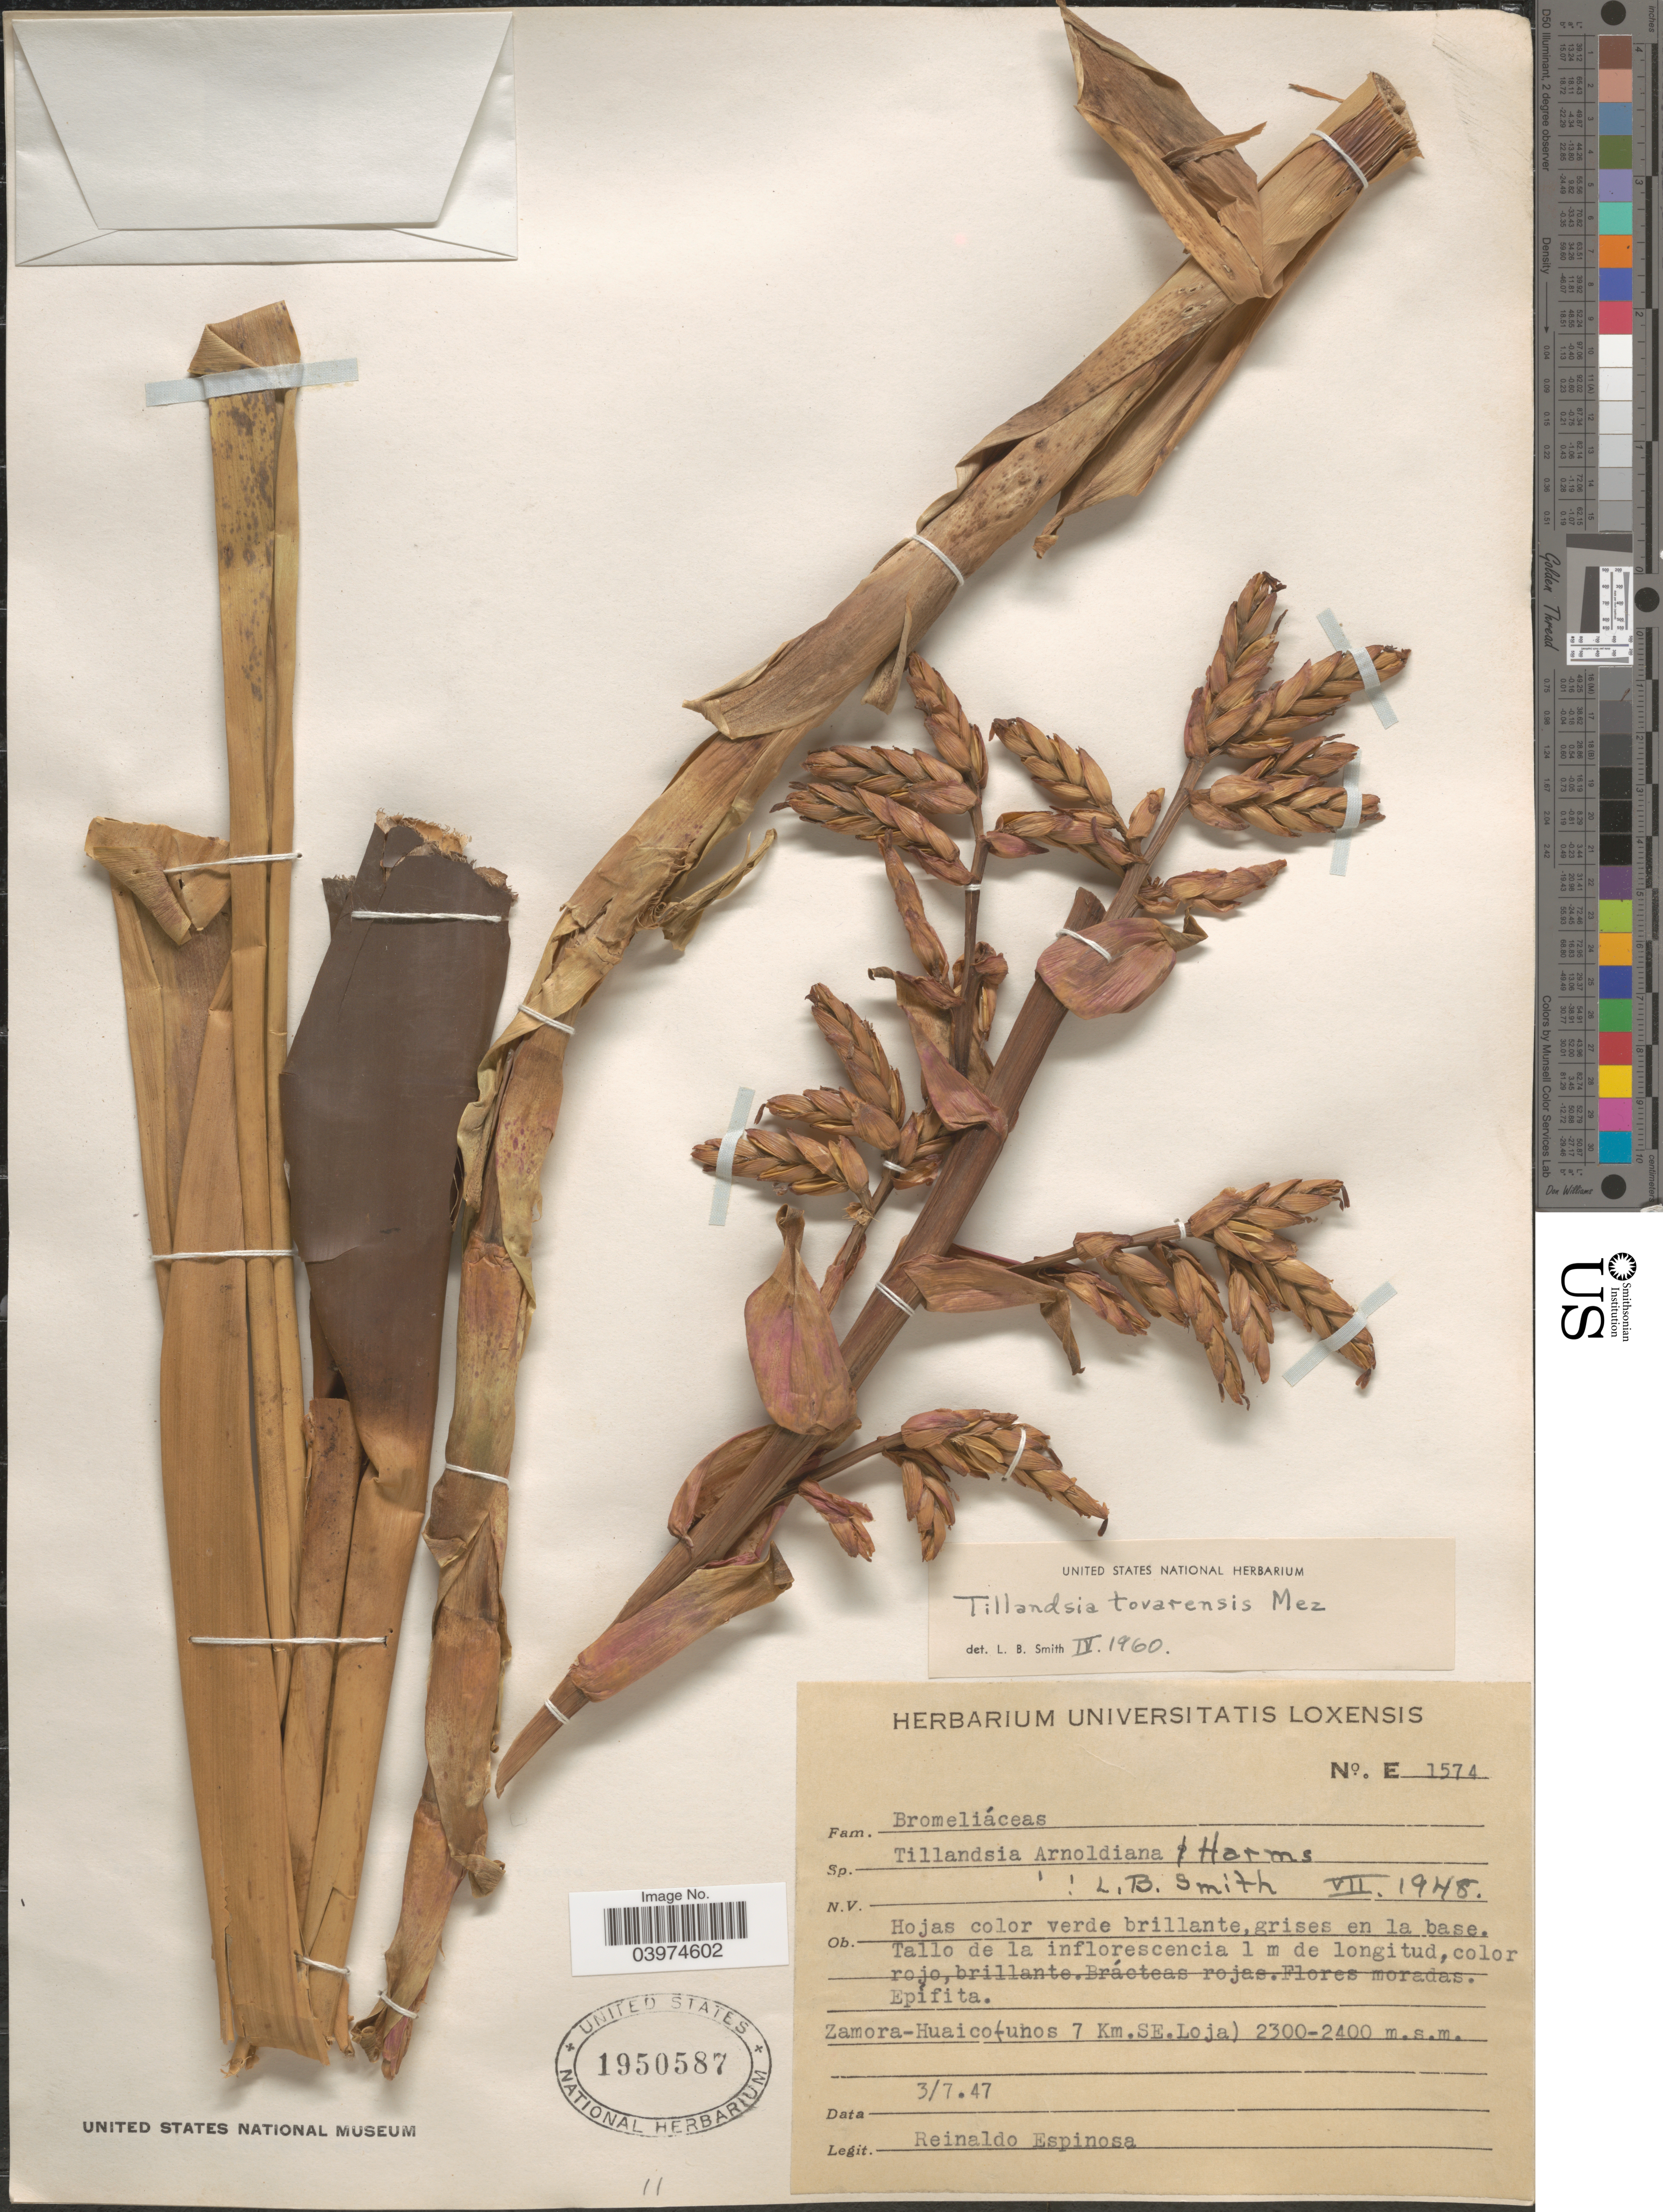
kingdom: Plantae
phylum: Tracheophyta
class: Liliopsida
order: Poales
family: Bromeliaceae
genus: Tillandsia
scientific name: Tillandsia tovarensis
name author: Mez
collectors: R. Espinosa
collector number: E1574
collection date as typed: Transcribed d/m/y: 3/7/47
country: Ecuador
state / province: Loja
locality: Zamora-Huaico-(unos 7 Km. SE. Loja).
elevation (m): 2300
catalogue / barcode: US 1950587